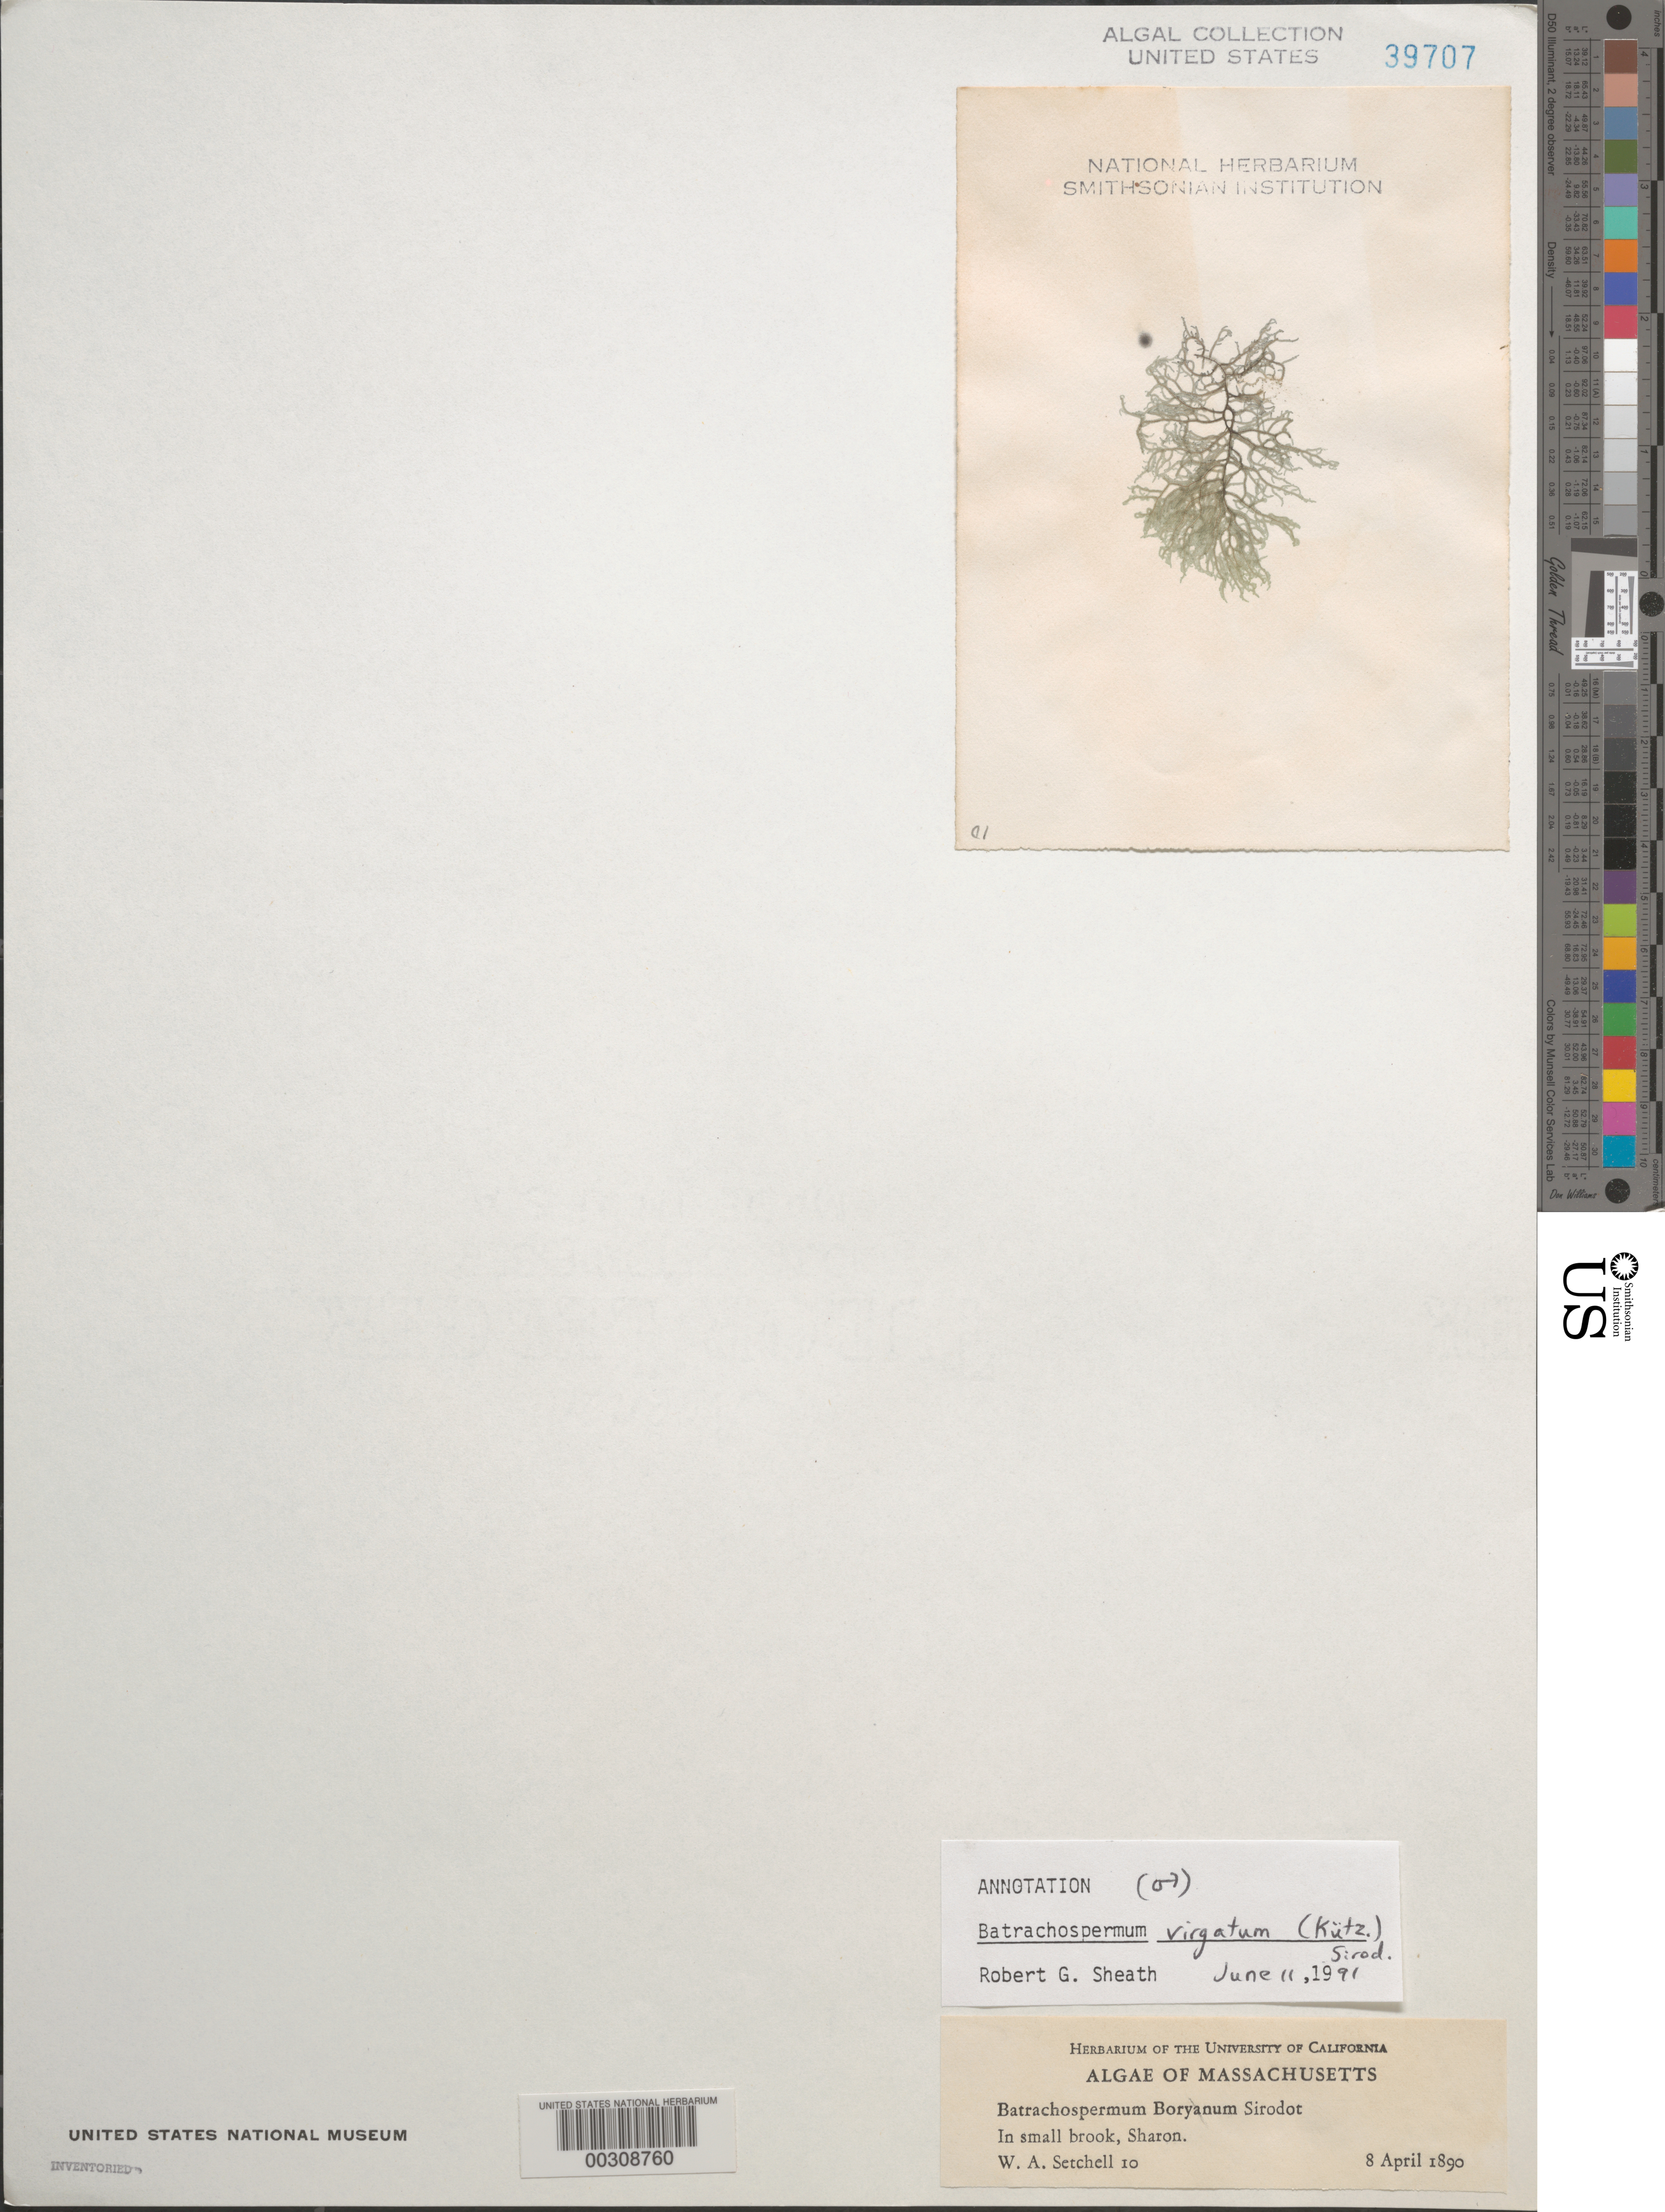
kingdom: Plantae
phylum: Rhodophyta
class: Florideophyceae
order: Batrachospermales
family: Batrachospermaceae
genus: Batrachospermum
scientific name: Batrachospermum helminthosum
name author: Sirodot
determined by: Algae name updating Project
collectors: W. Setchell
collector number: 10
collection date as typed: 08 Apr 1890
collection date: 1890-04-08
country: United States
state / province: Massachusetts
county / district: Norfolk County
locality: Sharon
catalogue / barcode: US 39707